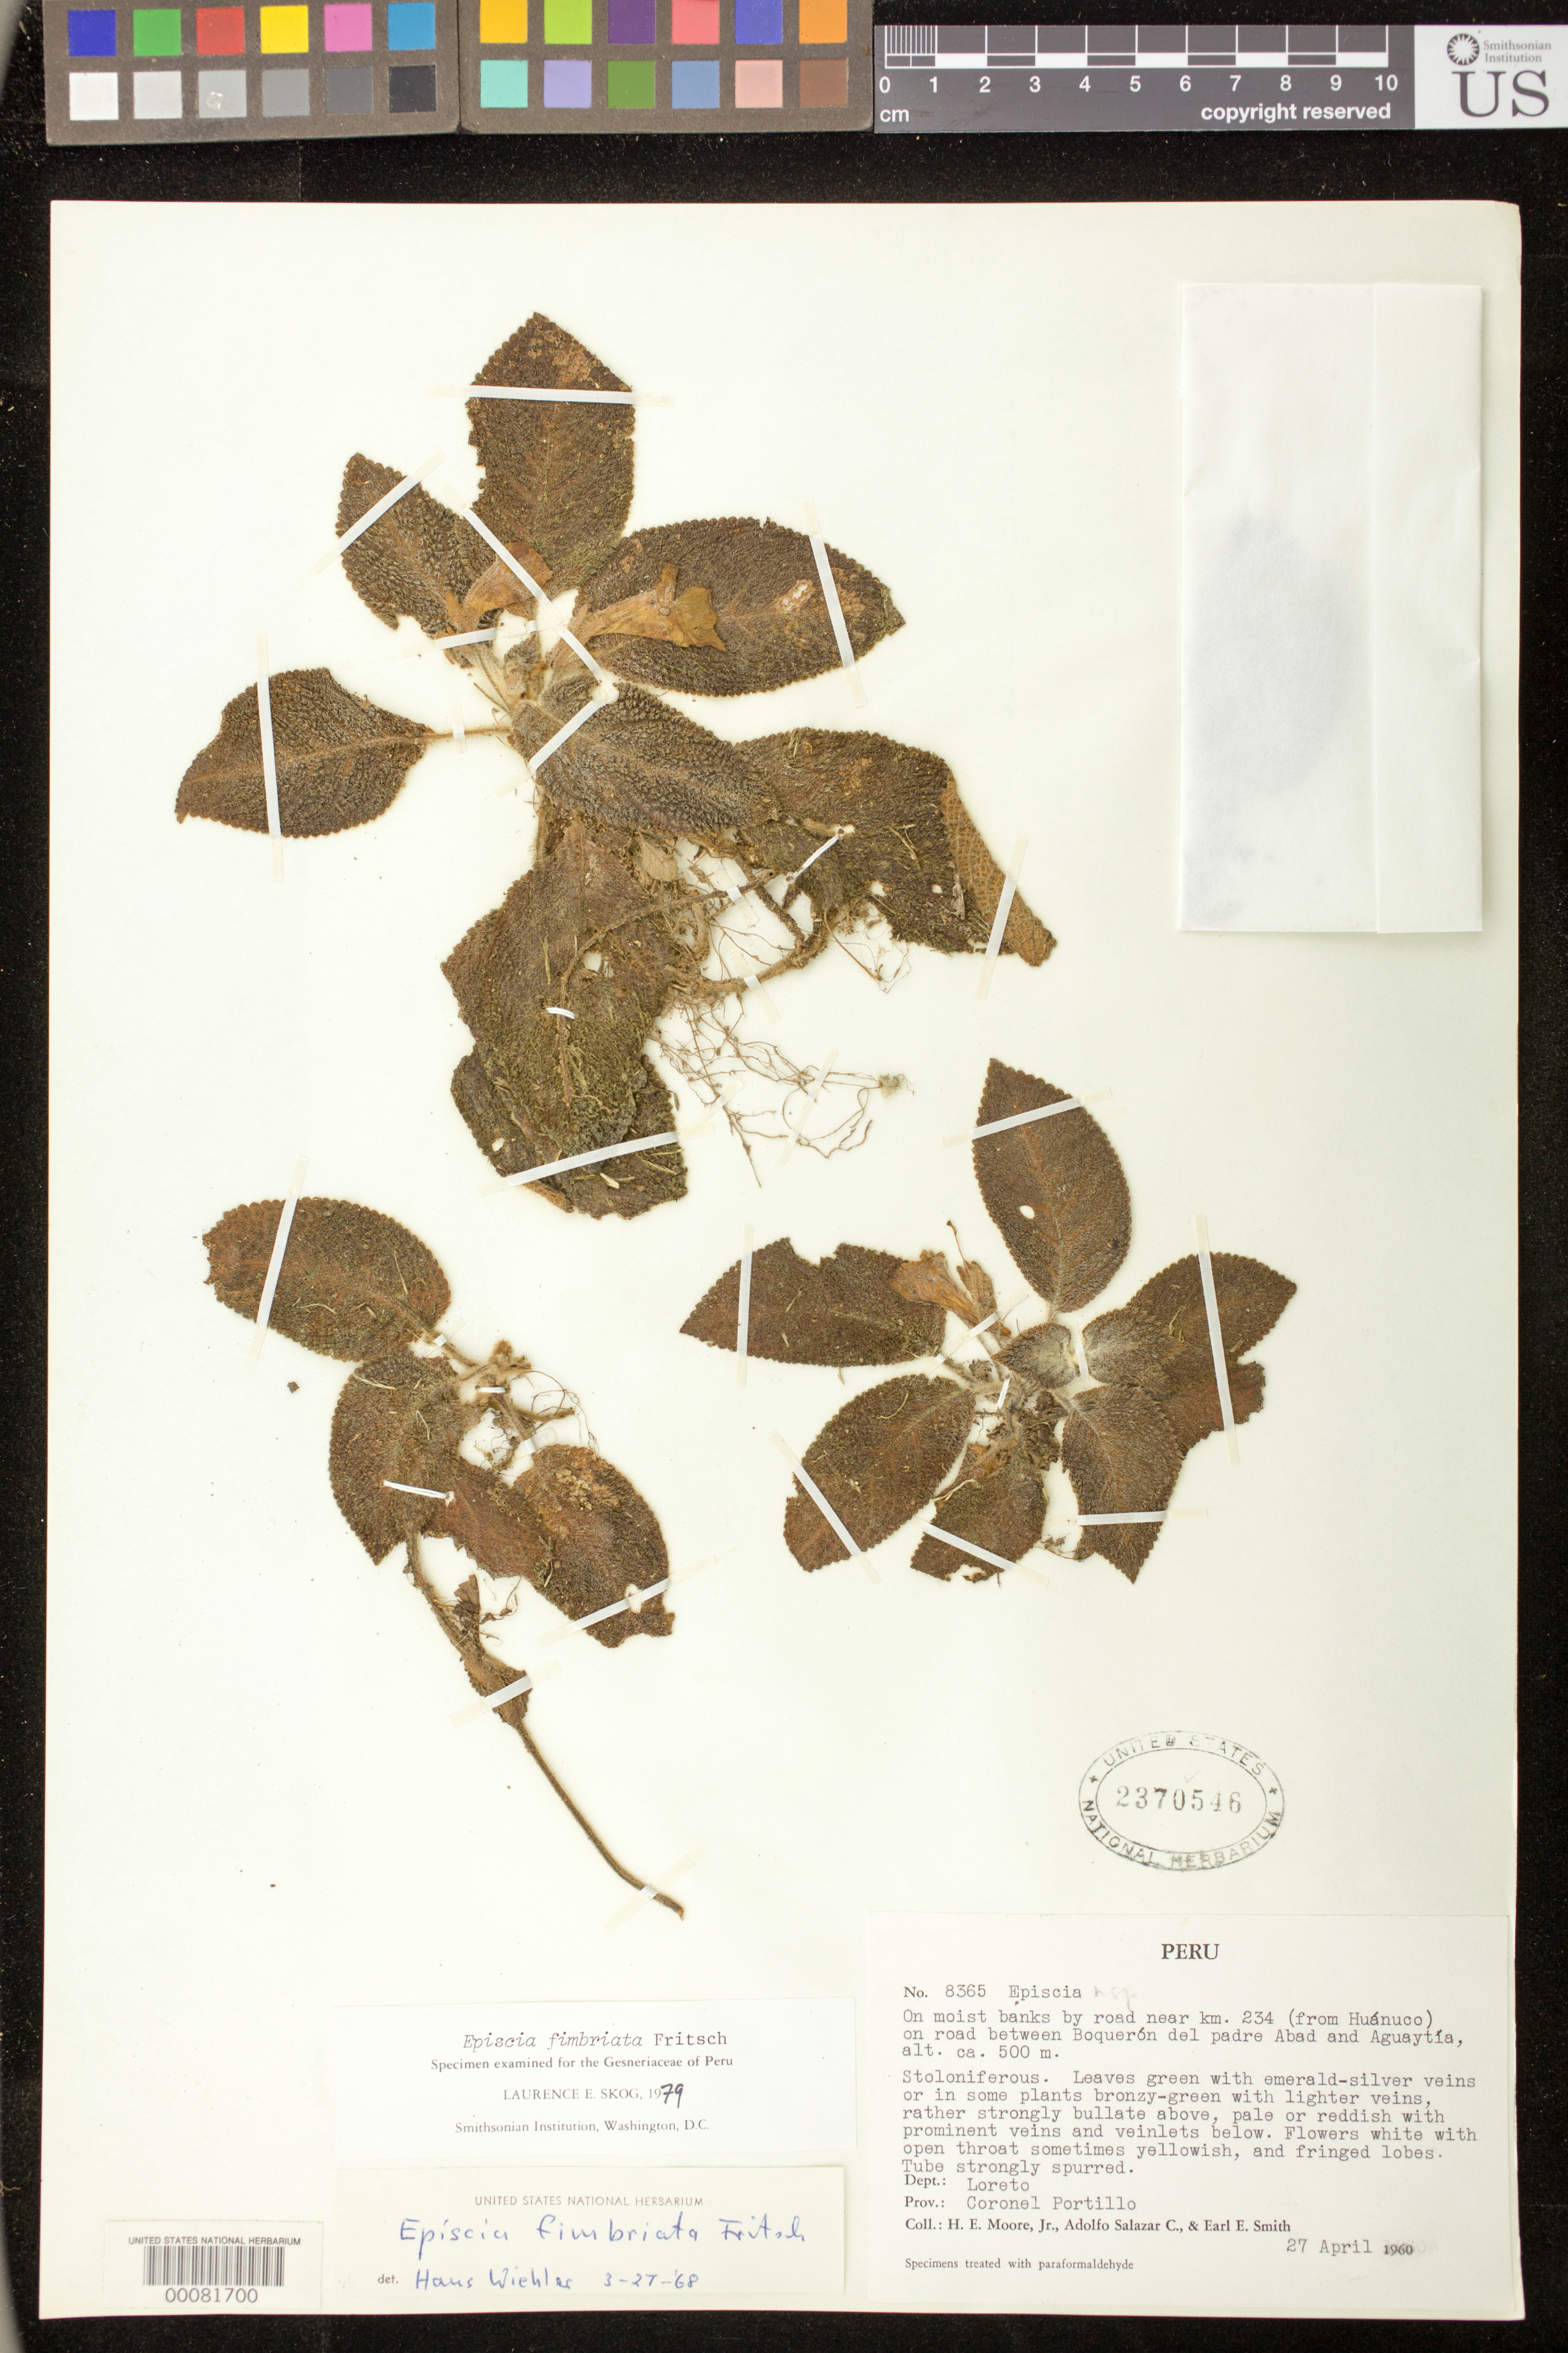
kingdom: Plantae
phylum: Tracheophyta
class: Magnoliopsida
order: Lamiales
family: Gesneriaceae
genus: Episcia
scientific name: Episcia fimbriata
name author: Fritsch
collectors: H. E. Moore, A. Salazar C. & E. E. Smith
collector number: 8365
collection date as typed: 27 Apr 1960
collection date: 1960-04-27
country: Peru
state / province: Loreto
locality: Prov. Coronel Portillo; near km 234 (from Huanuco) on road between Boqueron del Padre Abad & Aguaytia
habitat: On moist banks by road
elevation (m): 500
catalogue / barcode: US 2370546